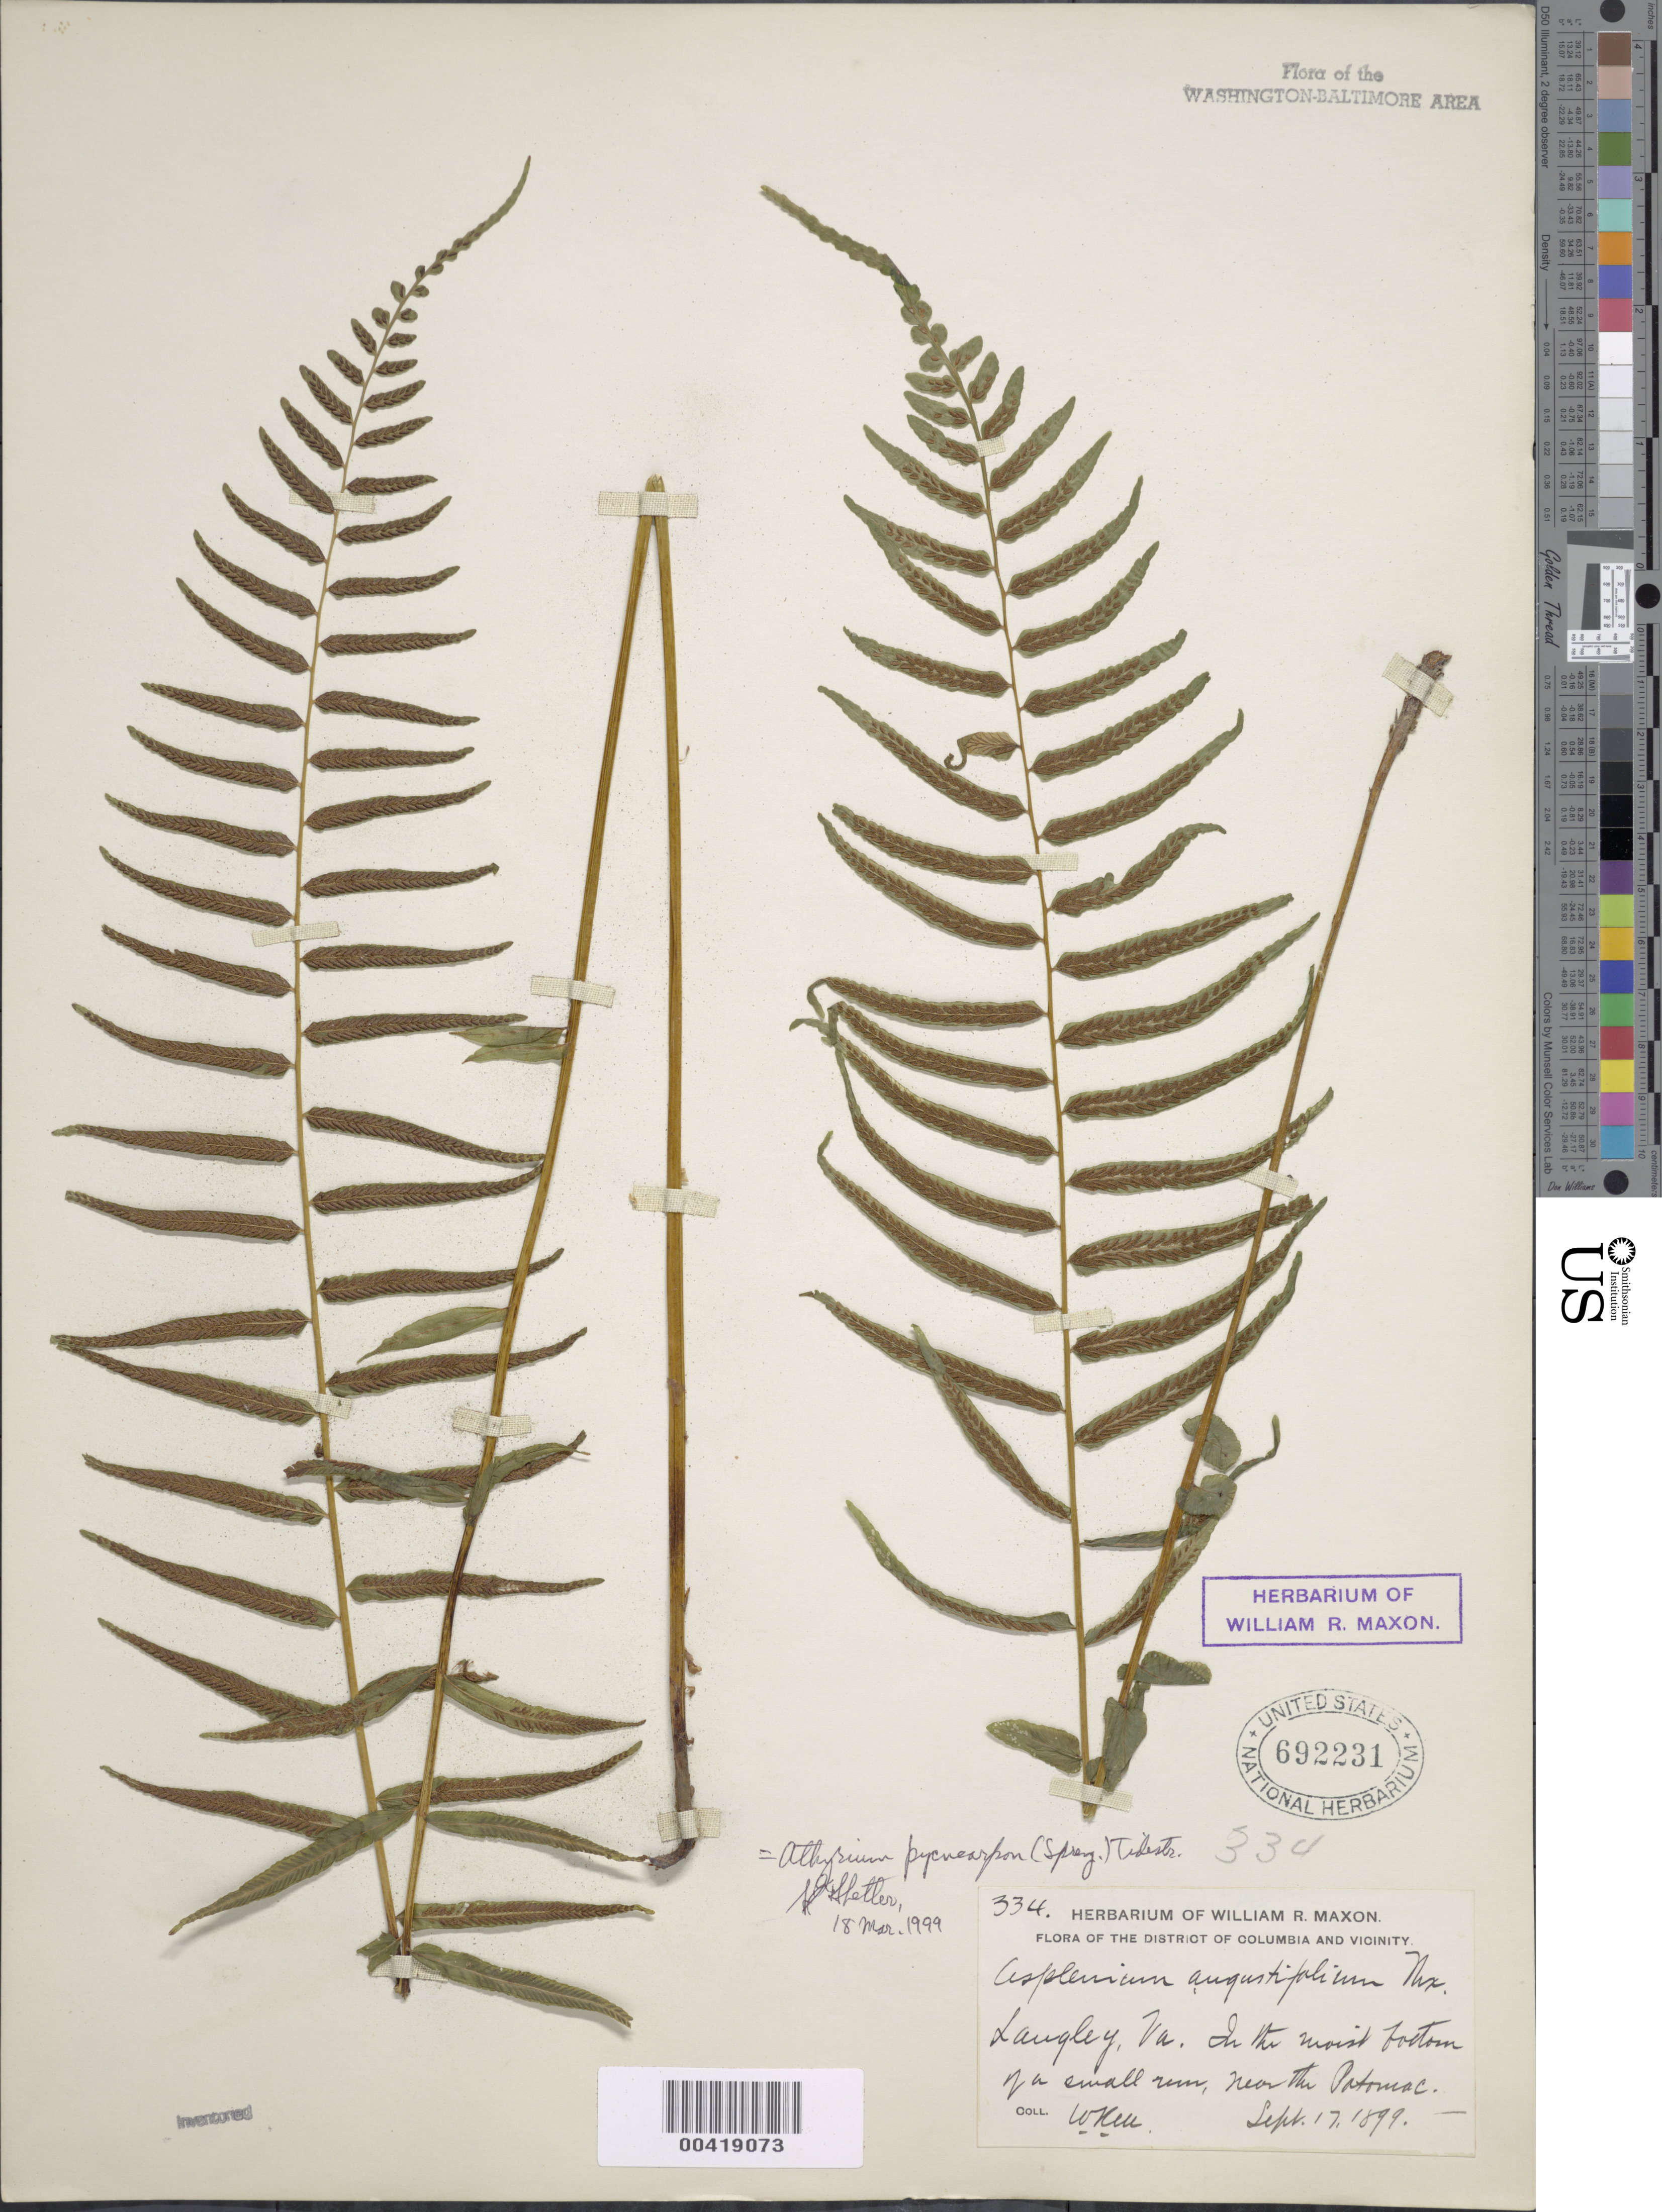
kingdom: Plantae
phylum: Tracheophyta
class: Polypodiopsida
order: Polypodiales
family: Diplaziopsidaceae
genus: Homalosorus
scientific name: Homalosorus pycnocarpos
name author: (Spreng.) Pic. Serm.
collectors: W. R. Maxon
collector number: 334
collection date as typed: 17 Sep 1899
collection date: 1899-09-17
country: United States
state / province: Virginia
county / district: Fairfax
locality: Langley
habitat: Moist bottom of small run near Potomac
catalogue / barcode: US 692231